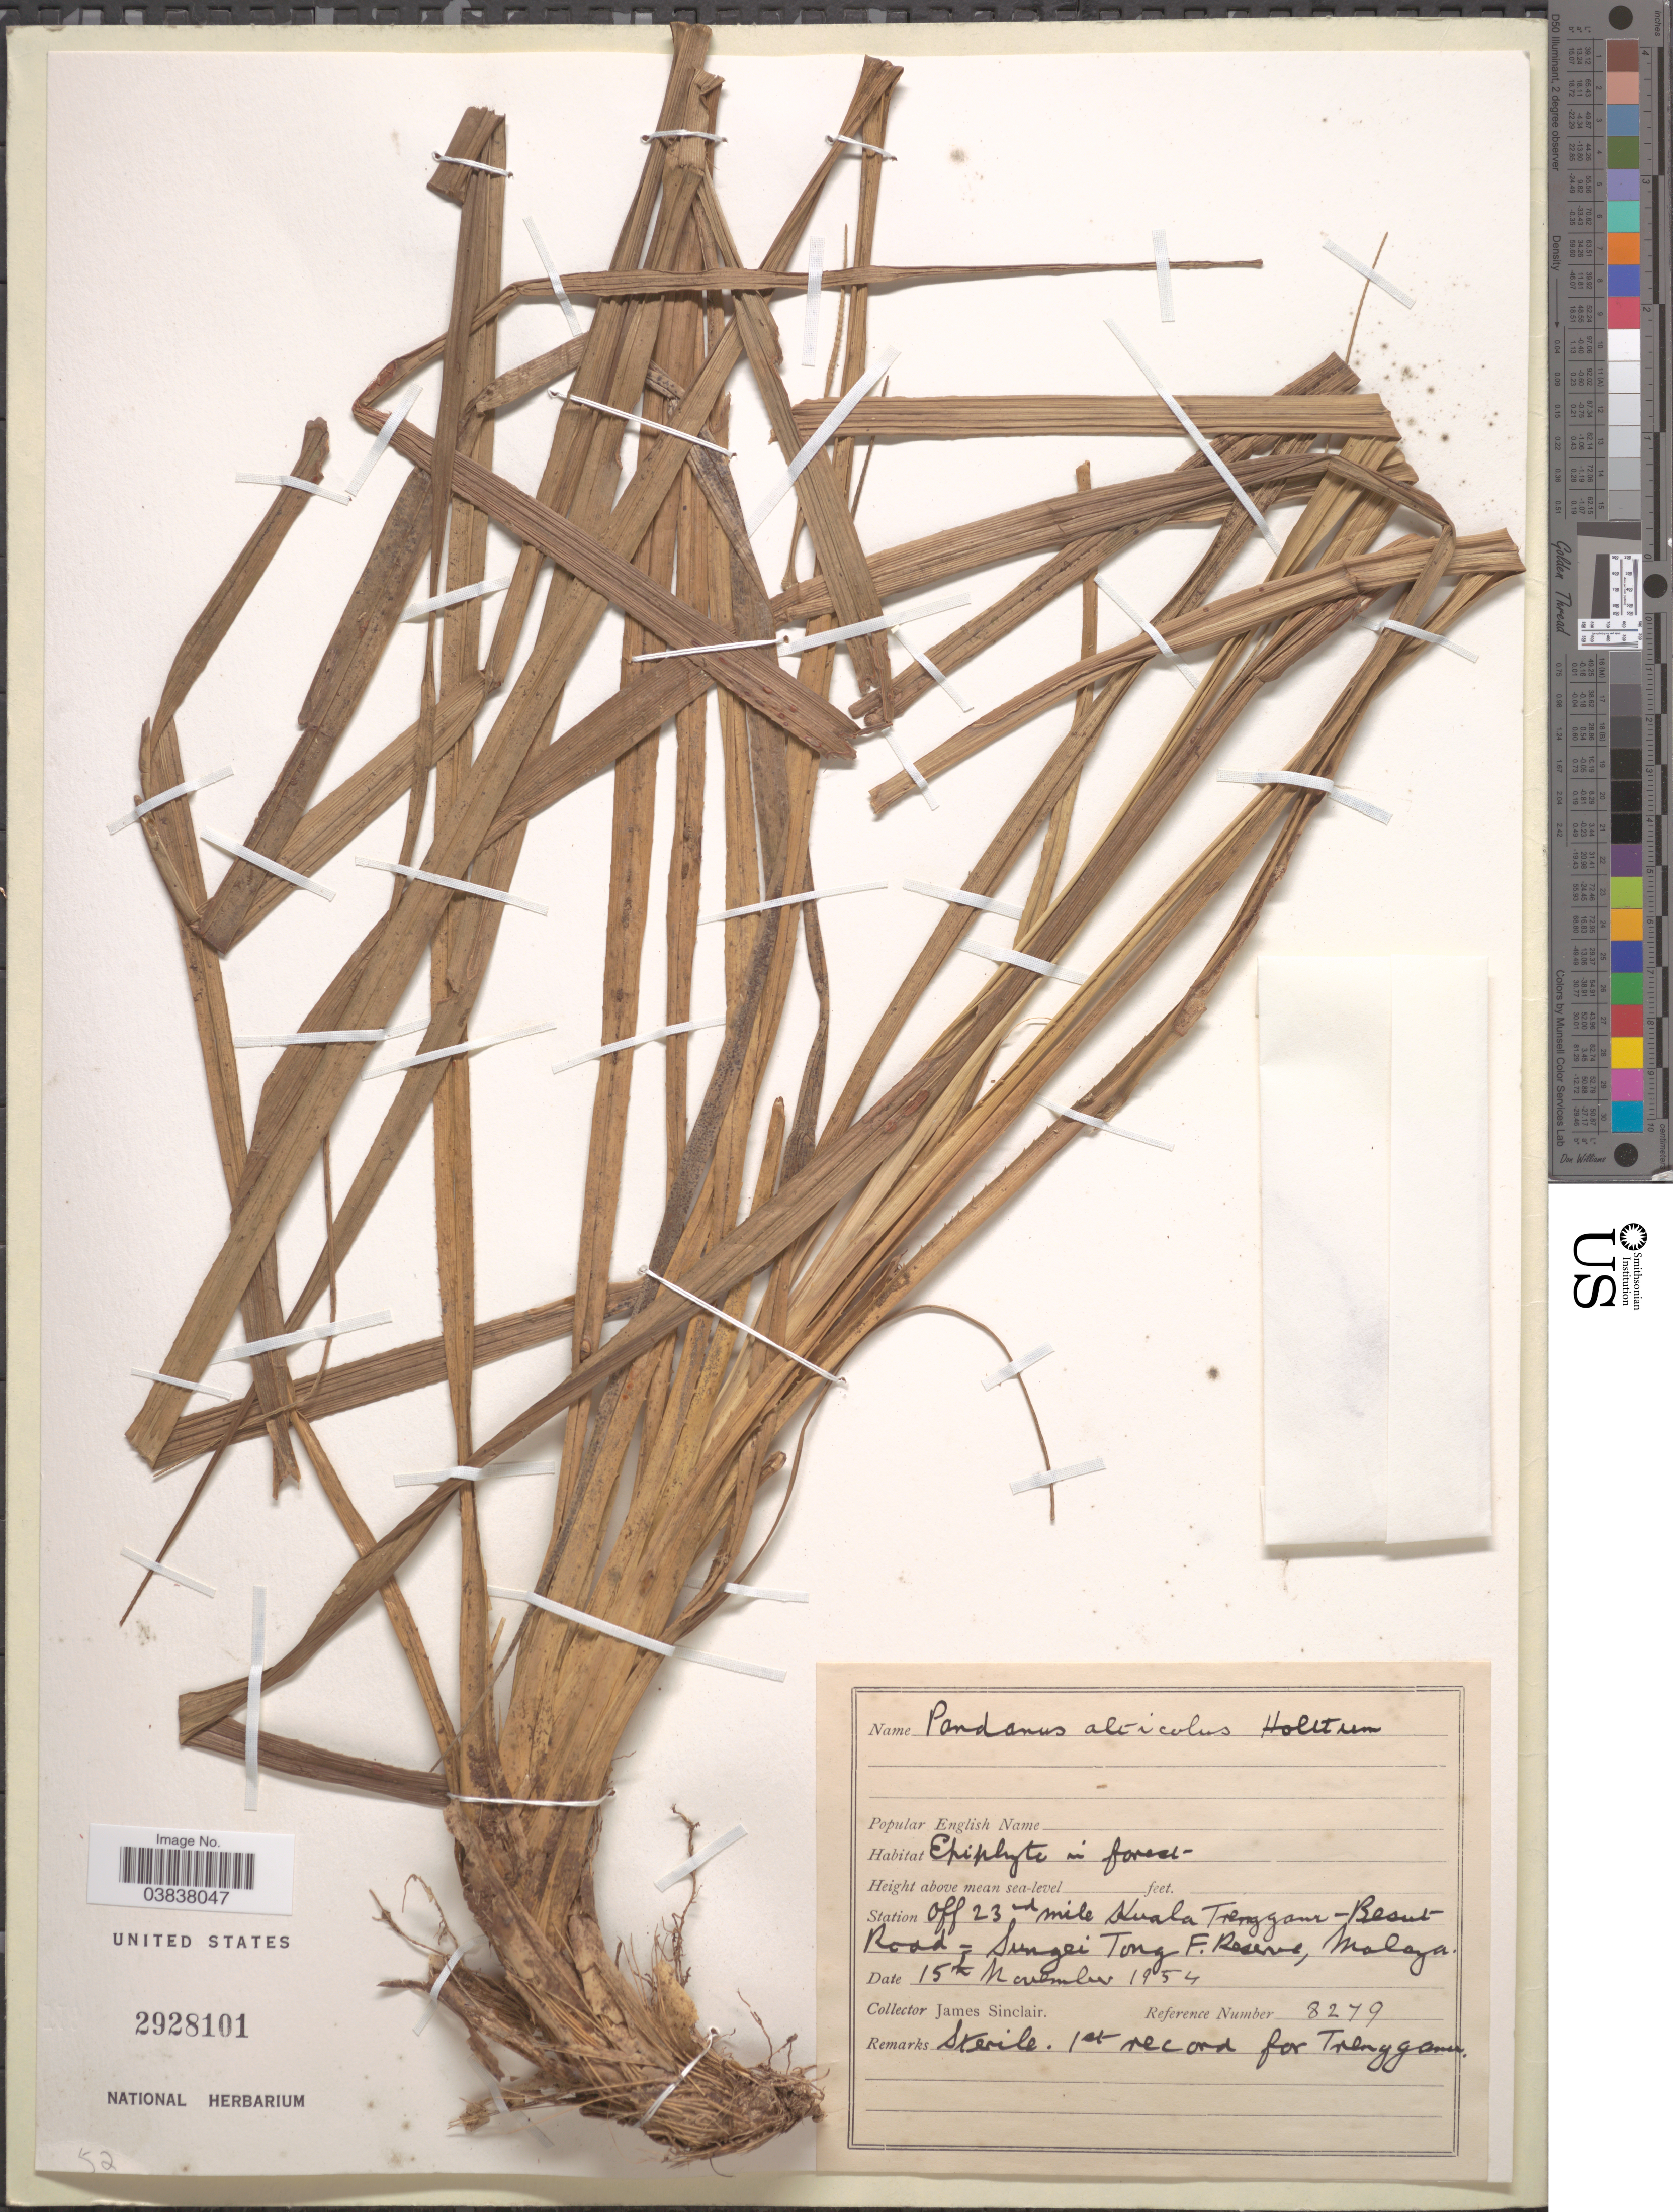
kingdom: Plantae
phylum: Tracheophyta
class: Liliopsida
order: Pandanales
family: Pandanaceae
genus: Pandanus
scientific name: Pandanus alticola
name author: & H. St. John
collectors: J. Sinclair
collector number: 8279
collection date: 1954-11-15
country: Malaysia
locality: Station. Off 23rd mile Kuala Trenggane-Besut Road, Sungei Tong F. Reserve, Malaya.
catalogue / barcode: US 2928101